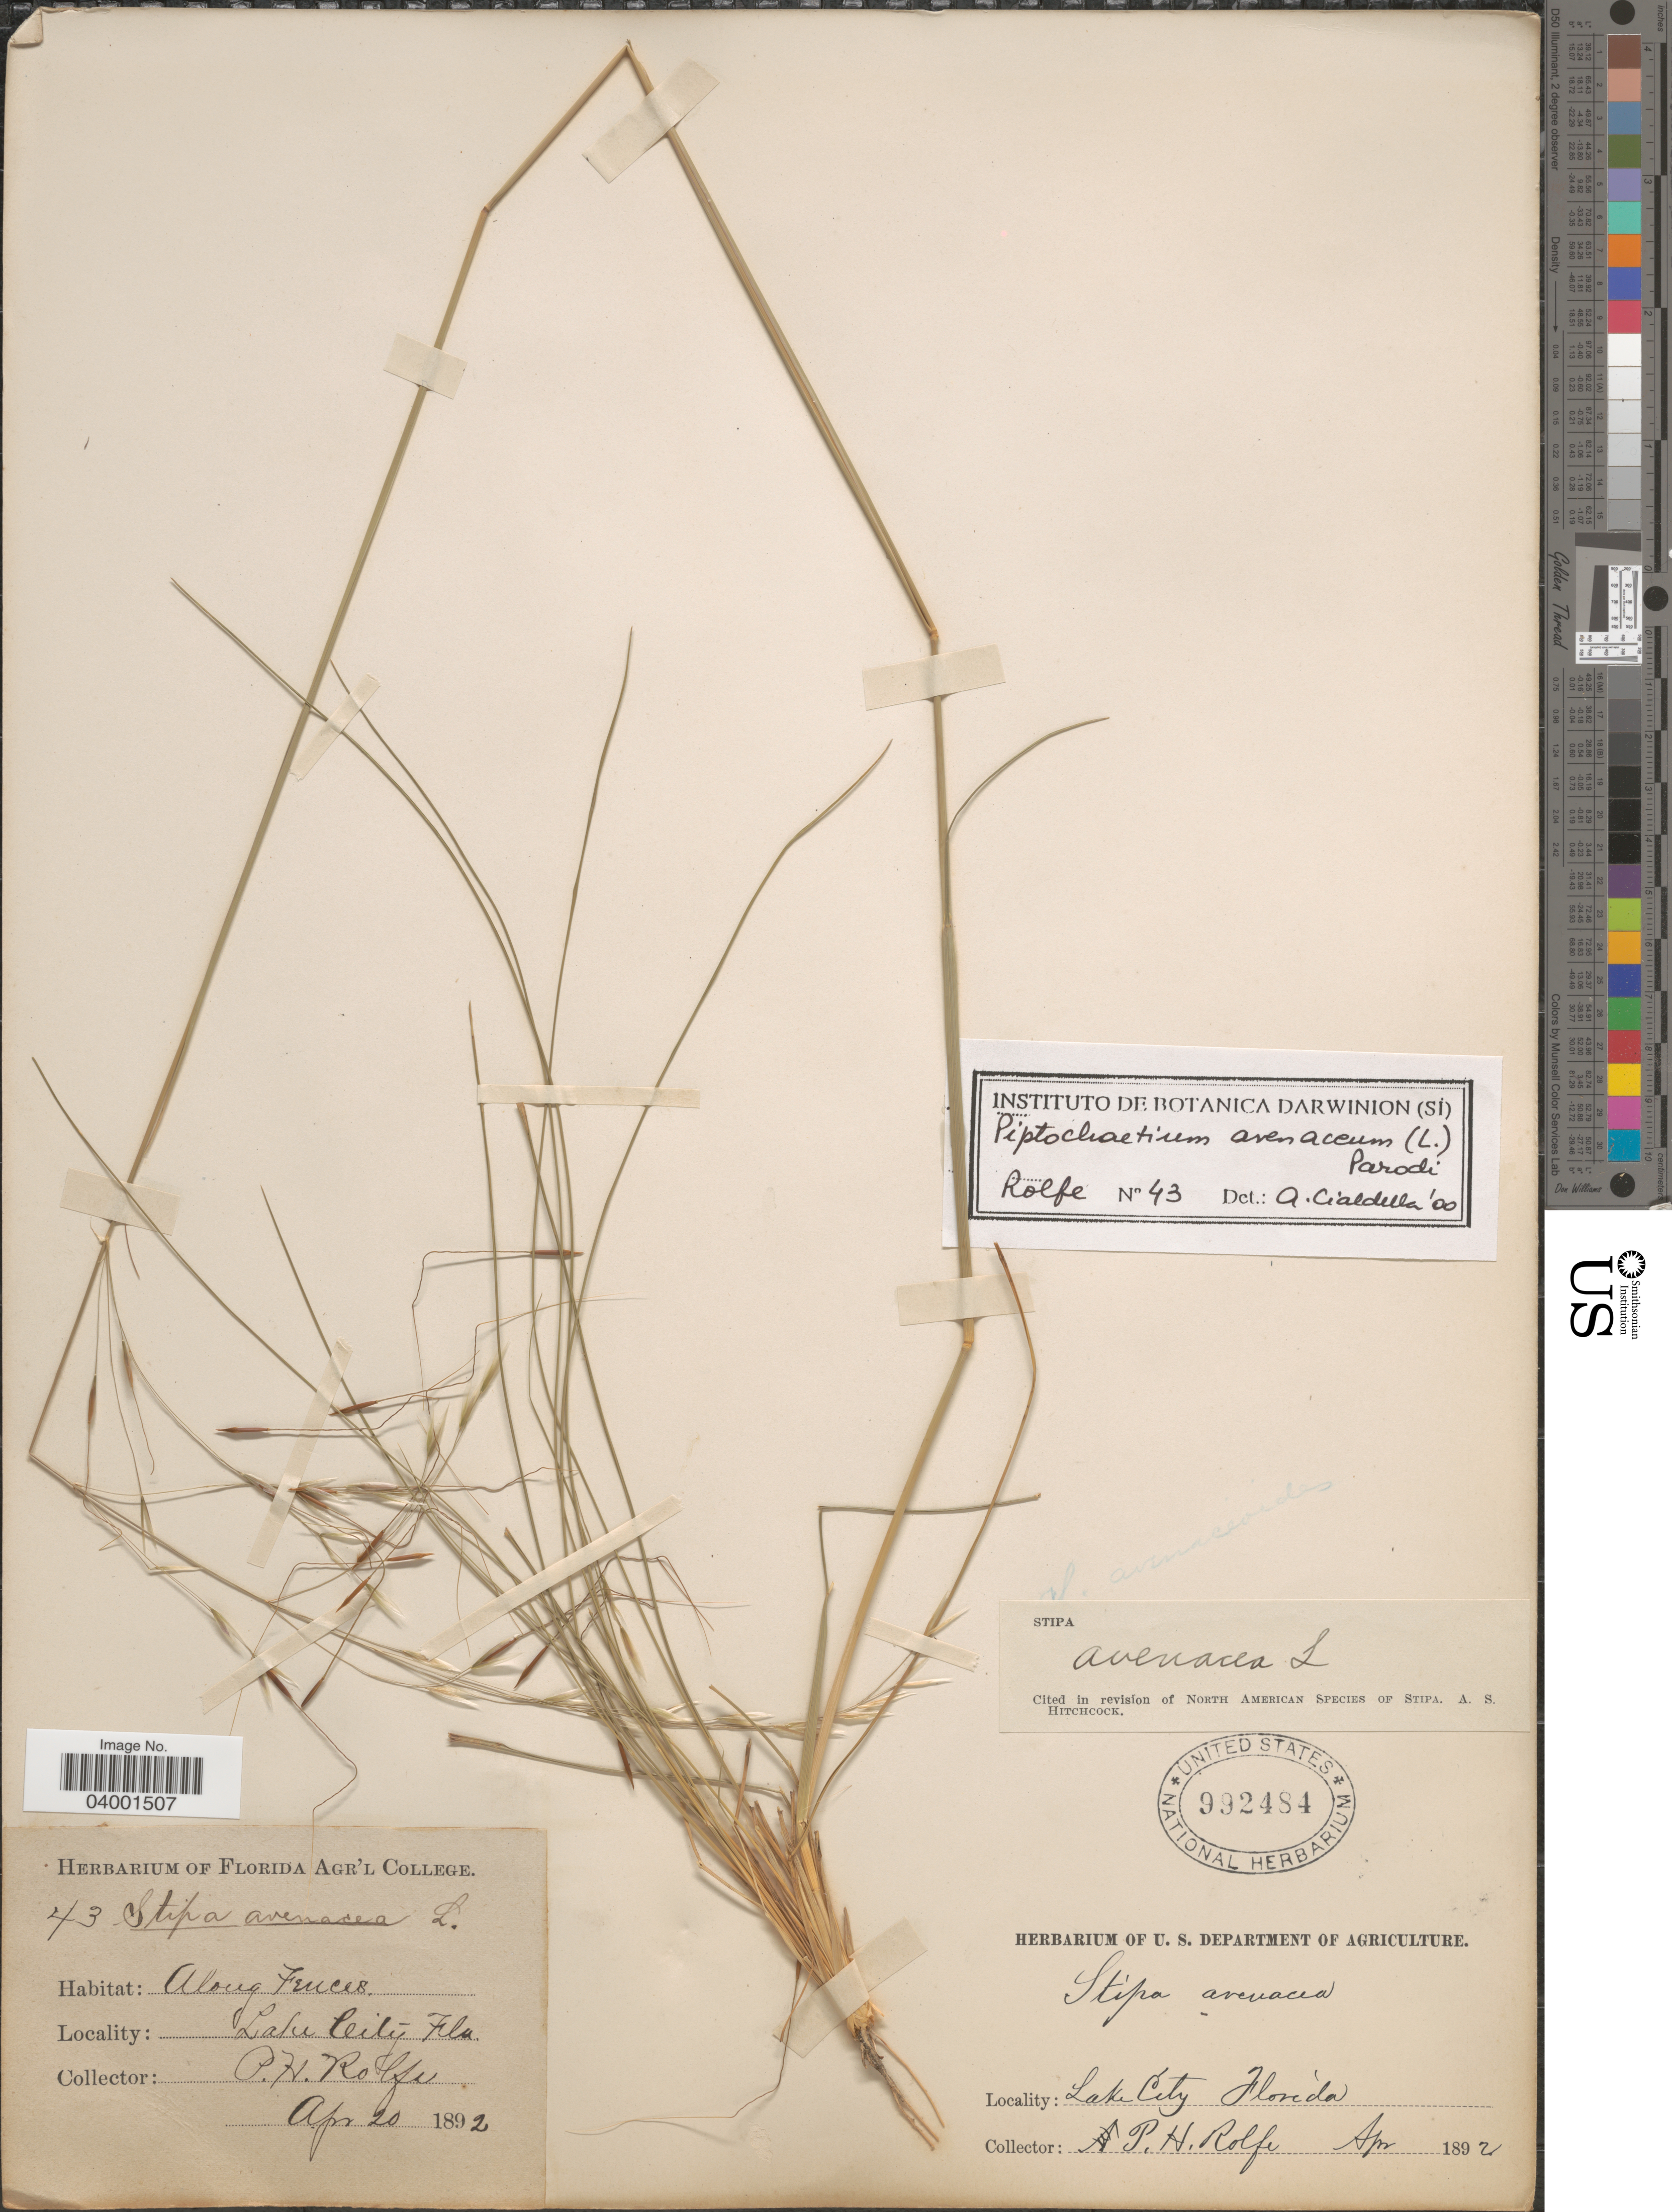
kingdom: Plantae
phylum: Tracheophyta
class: Liliopsida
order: Poales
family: Poaceae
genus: Piptochaetium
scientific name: Piptochaetium avenaceum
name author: (L.) Parodi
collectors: P. H. Rolfs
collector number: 43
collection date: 1892-04-20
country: United States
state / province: Florida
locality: Along Fences. Lake City.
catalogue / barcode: US 992484